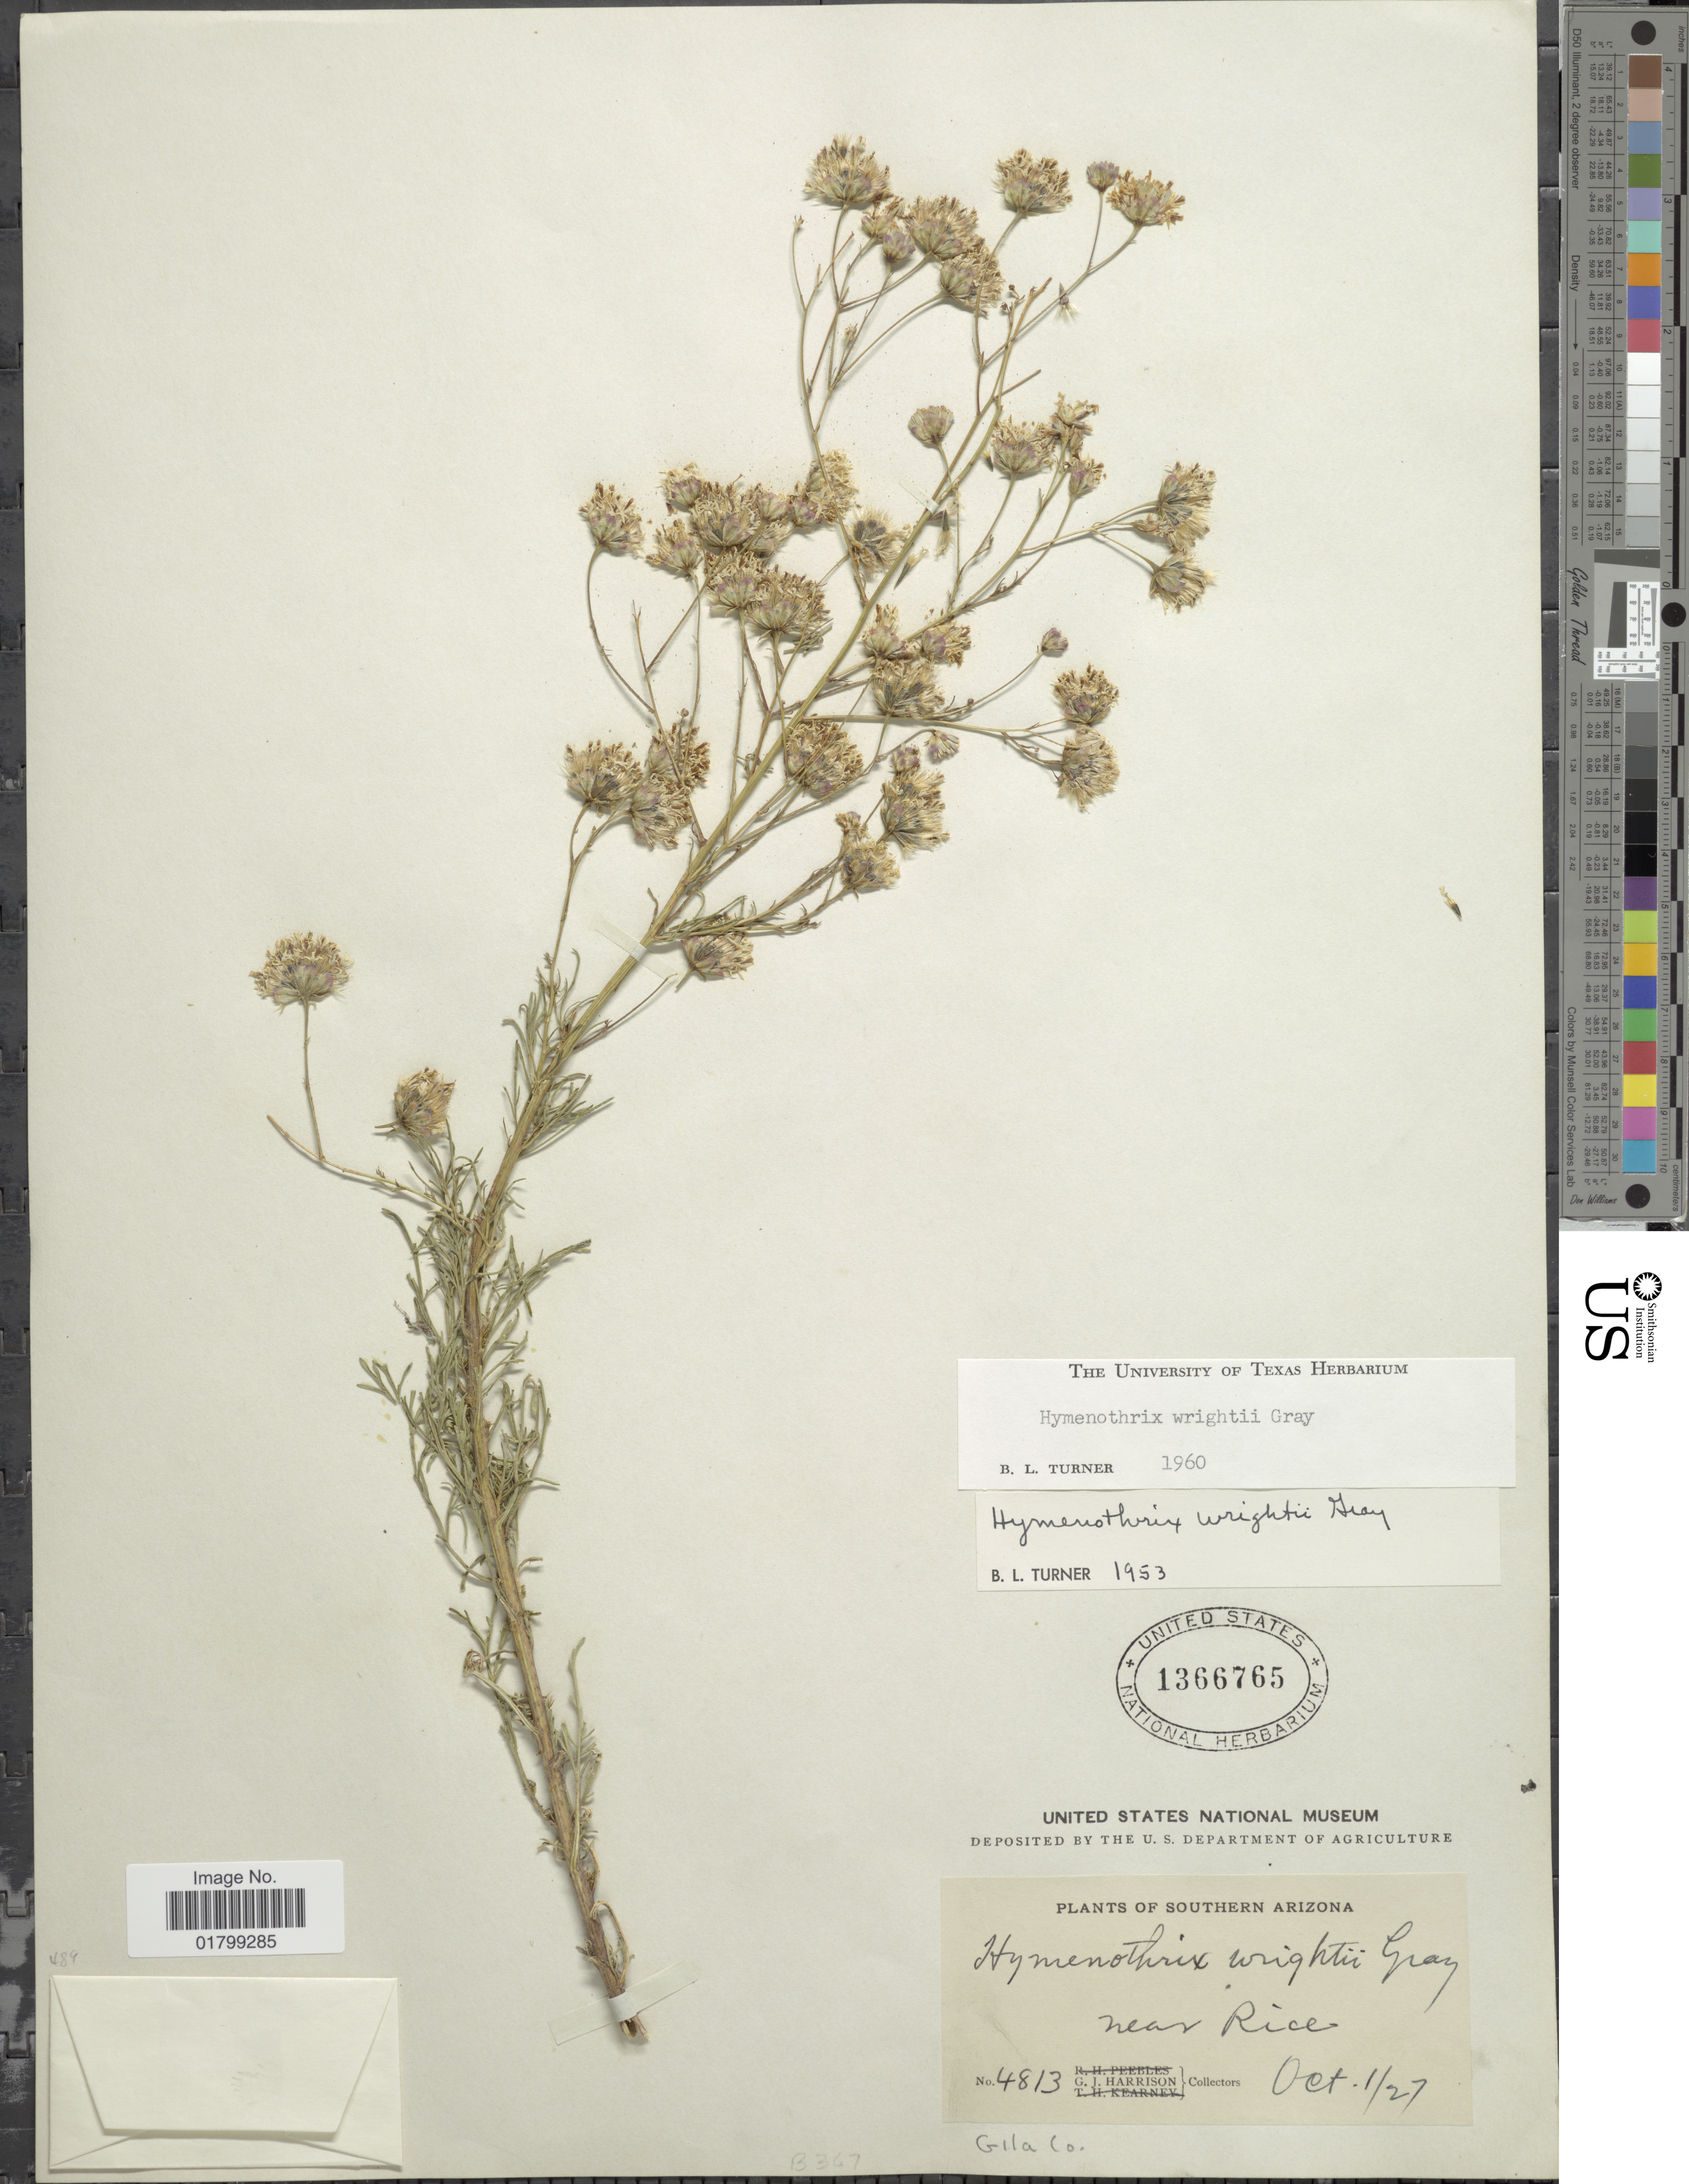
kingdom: Plantae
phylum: Tracheophyta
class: Magnoliopsida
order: Asterales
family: Asteraceae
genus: Hymenothrix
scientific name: Hymenothrix wrightii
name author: A. Gray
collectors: G. J. Harrison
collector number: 4813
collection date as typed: Transcribed d/m/y: 1/10/27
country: United States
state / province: Arizona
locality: Southern Arizona, near Rice, Gila Co.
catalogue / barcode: US 1366765